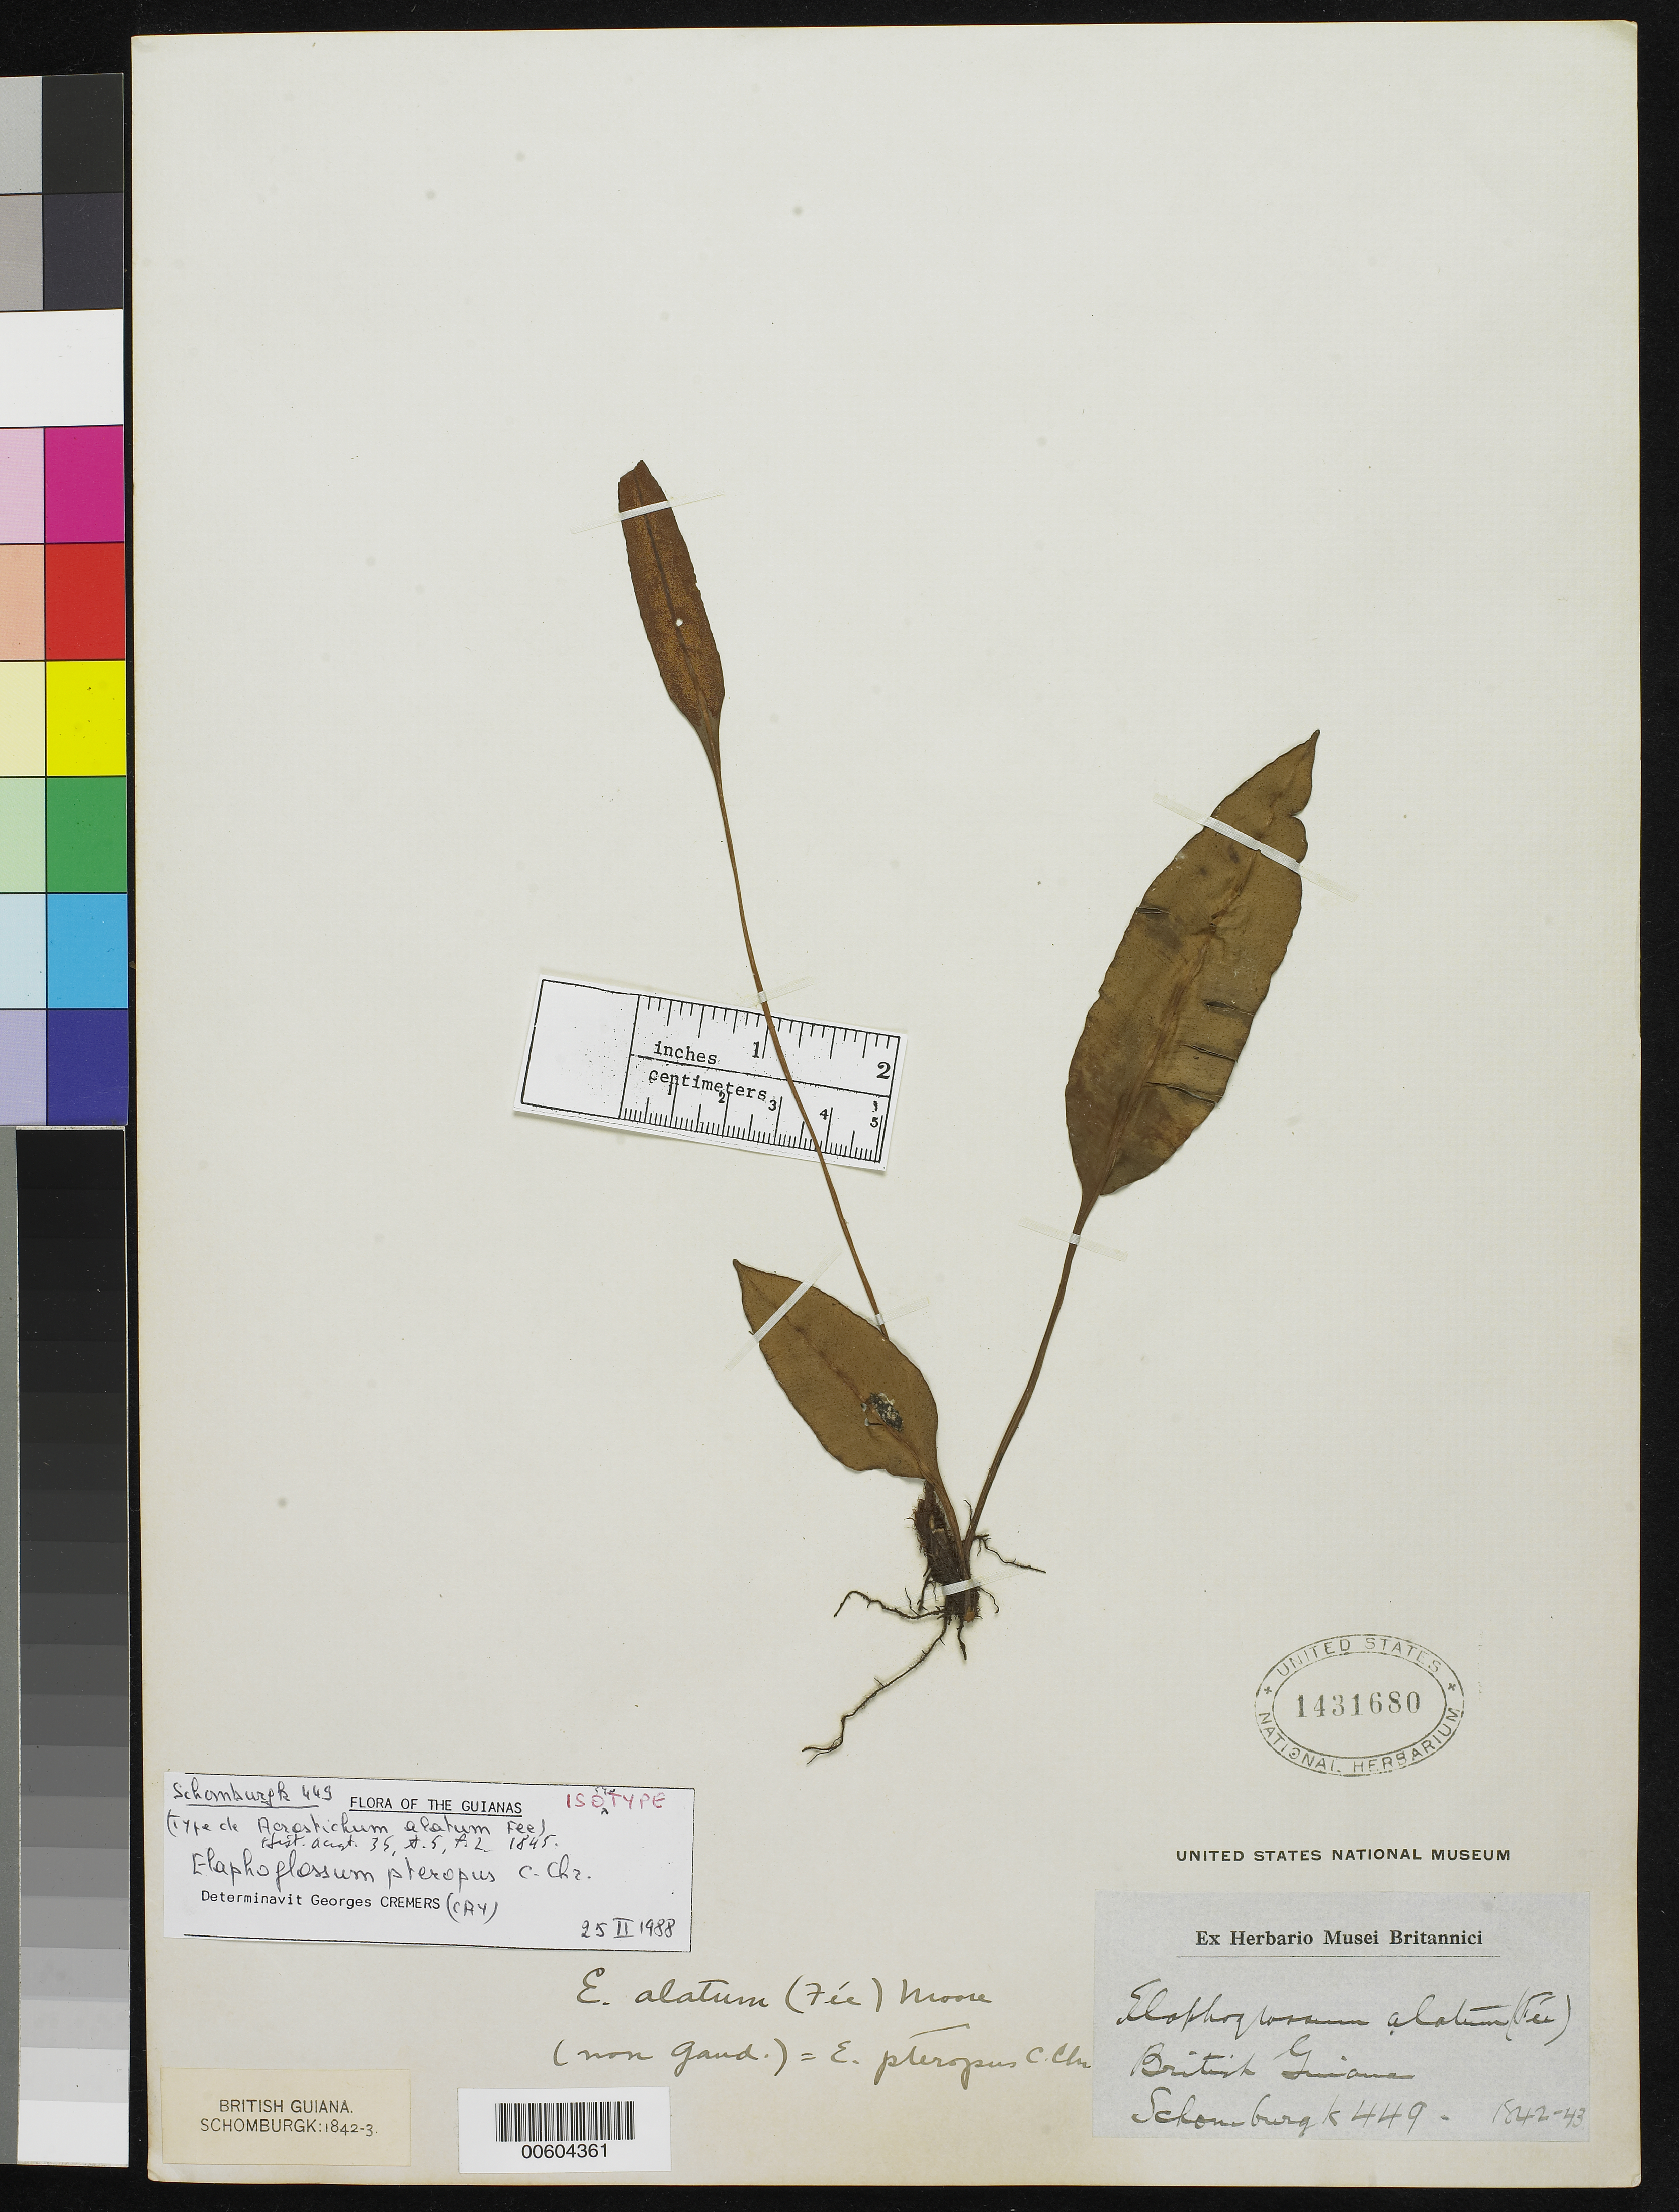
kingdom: Plantae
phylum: Tracheophyta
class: Polypodiopsida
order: Polypodiales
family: Pteridaceae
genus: Acrostichum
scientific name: Acrostichum alatum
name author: Fée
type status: Isosyntype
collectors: R. H. Schomburgk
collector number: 449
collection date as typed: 1842 to -- --- 1843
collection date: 1842/1843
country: Guyana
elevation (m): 2000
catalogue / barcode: US 1431680